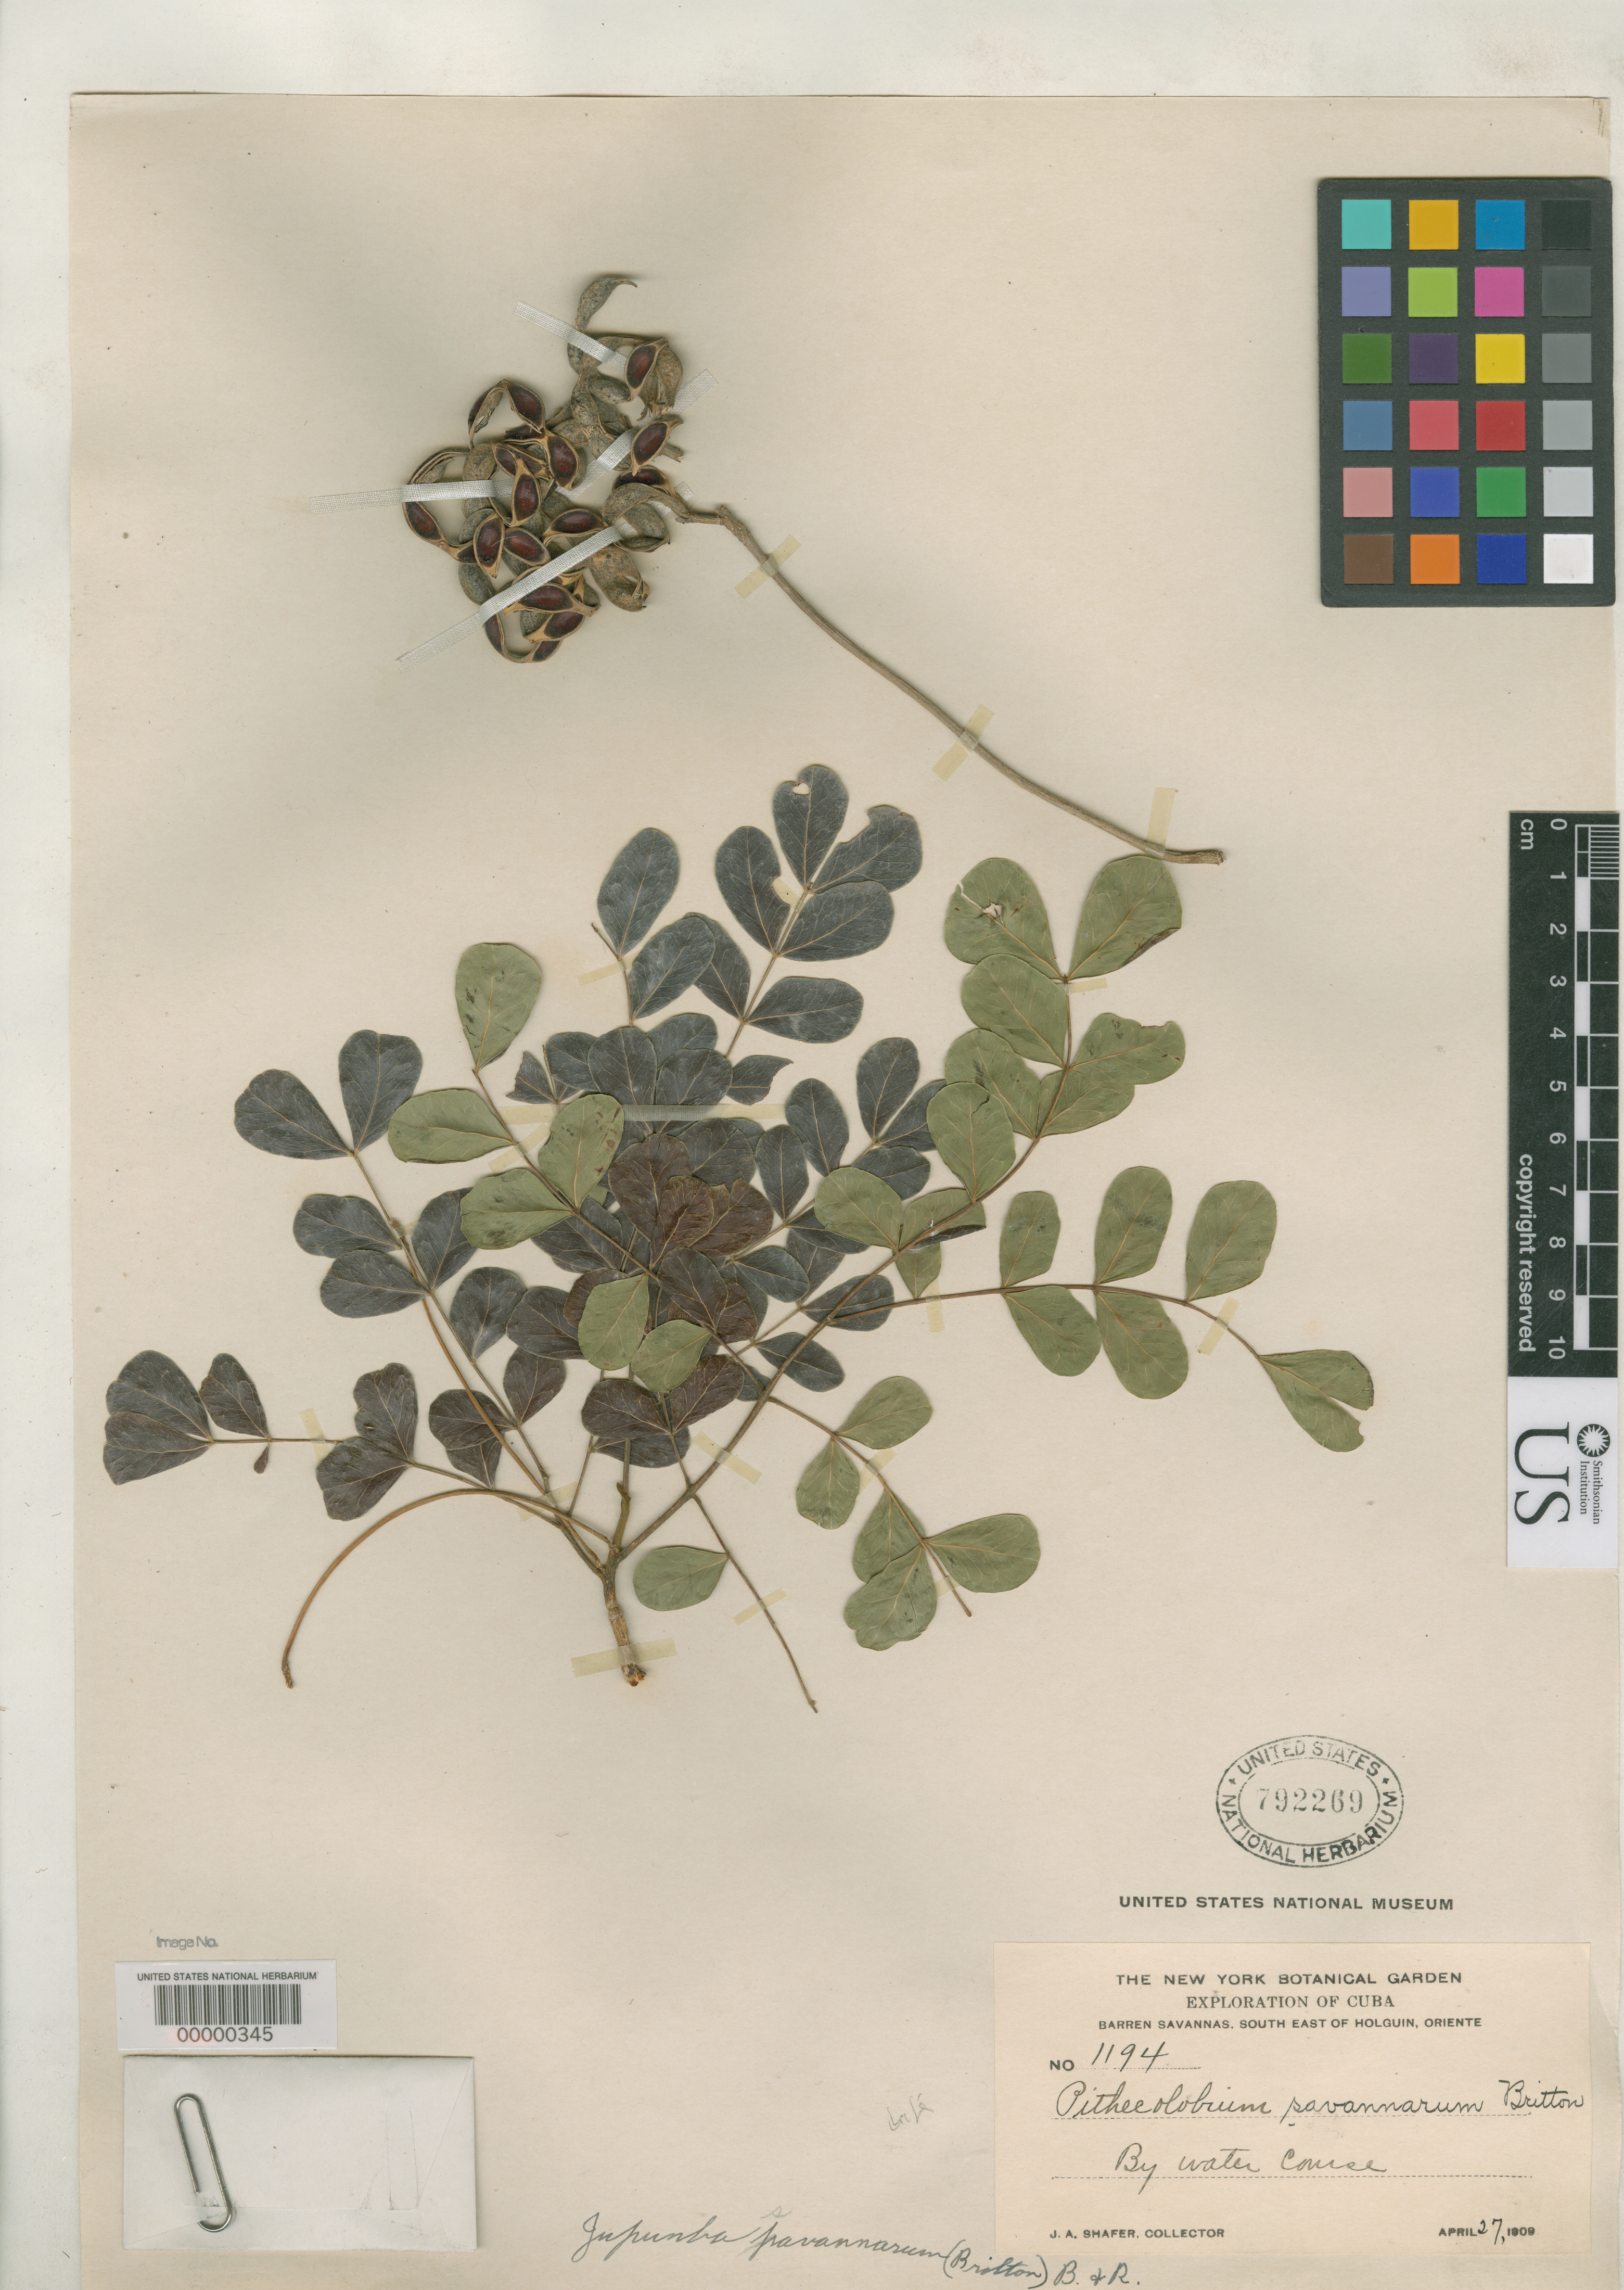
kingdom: Plantae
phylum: Tracheophyta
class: Magnoliopsida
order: Fabales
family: Fabaceae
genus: Pithecellobium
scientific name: Pithecellobium savannarum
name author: Britton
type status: Isotype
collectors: J. A. Shafer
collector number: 1194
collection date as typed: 27 Apr 1909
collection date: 1909-04-27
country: Cuba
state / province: Oriente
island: Greater Antilles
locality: Southeast of Holquin.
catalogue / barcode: US 792269